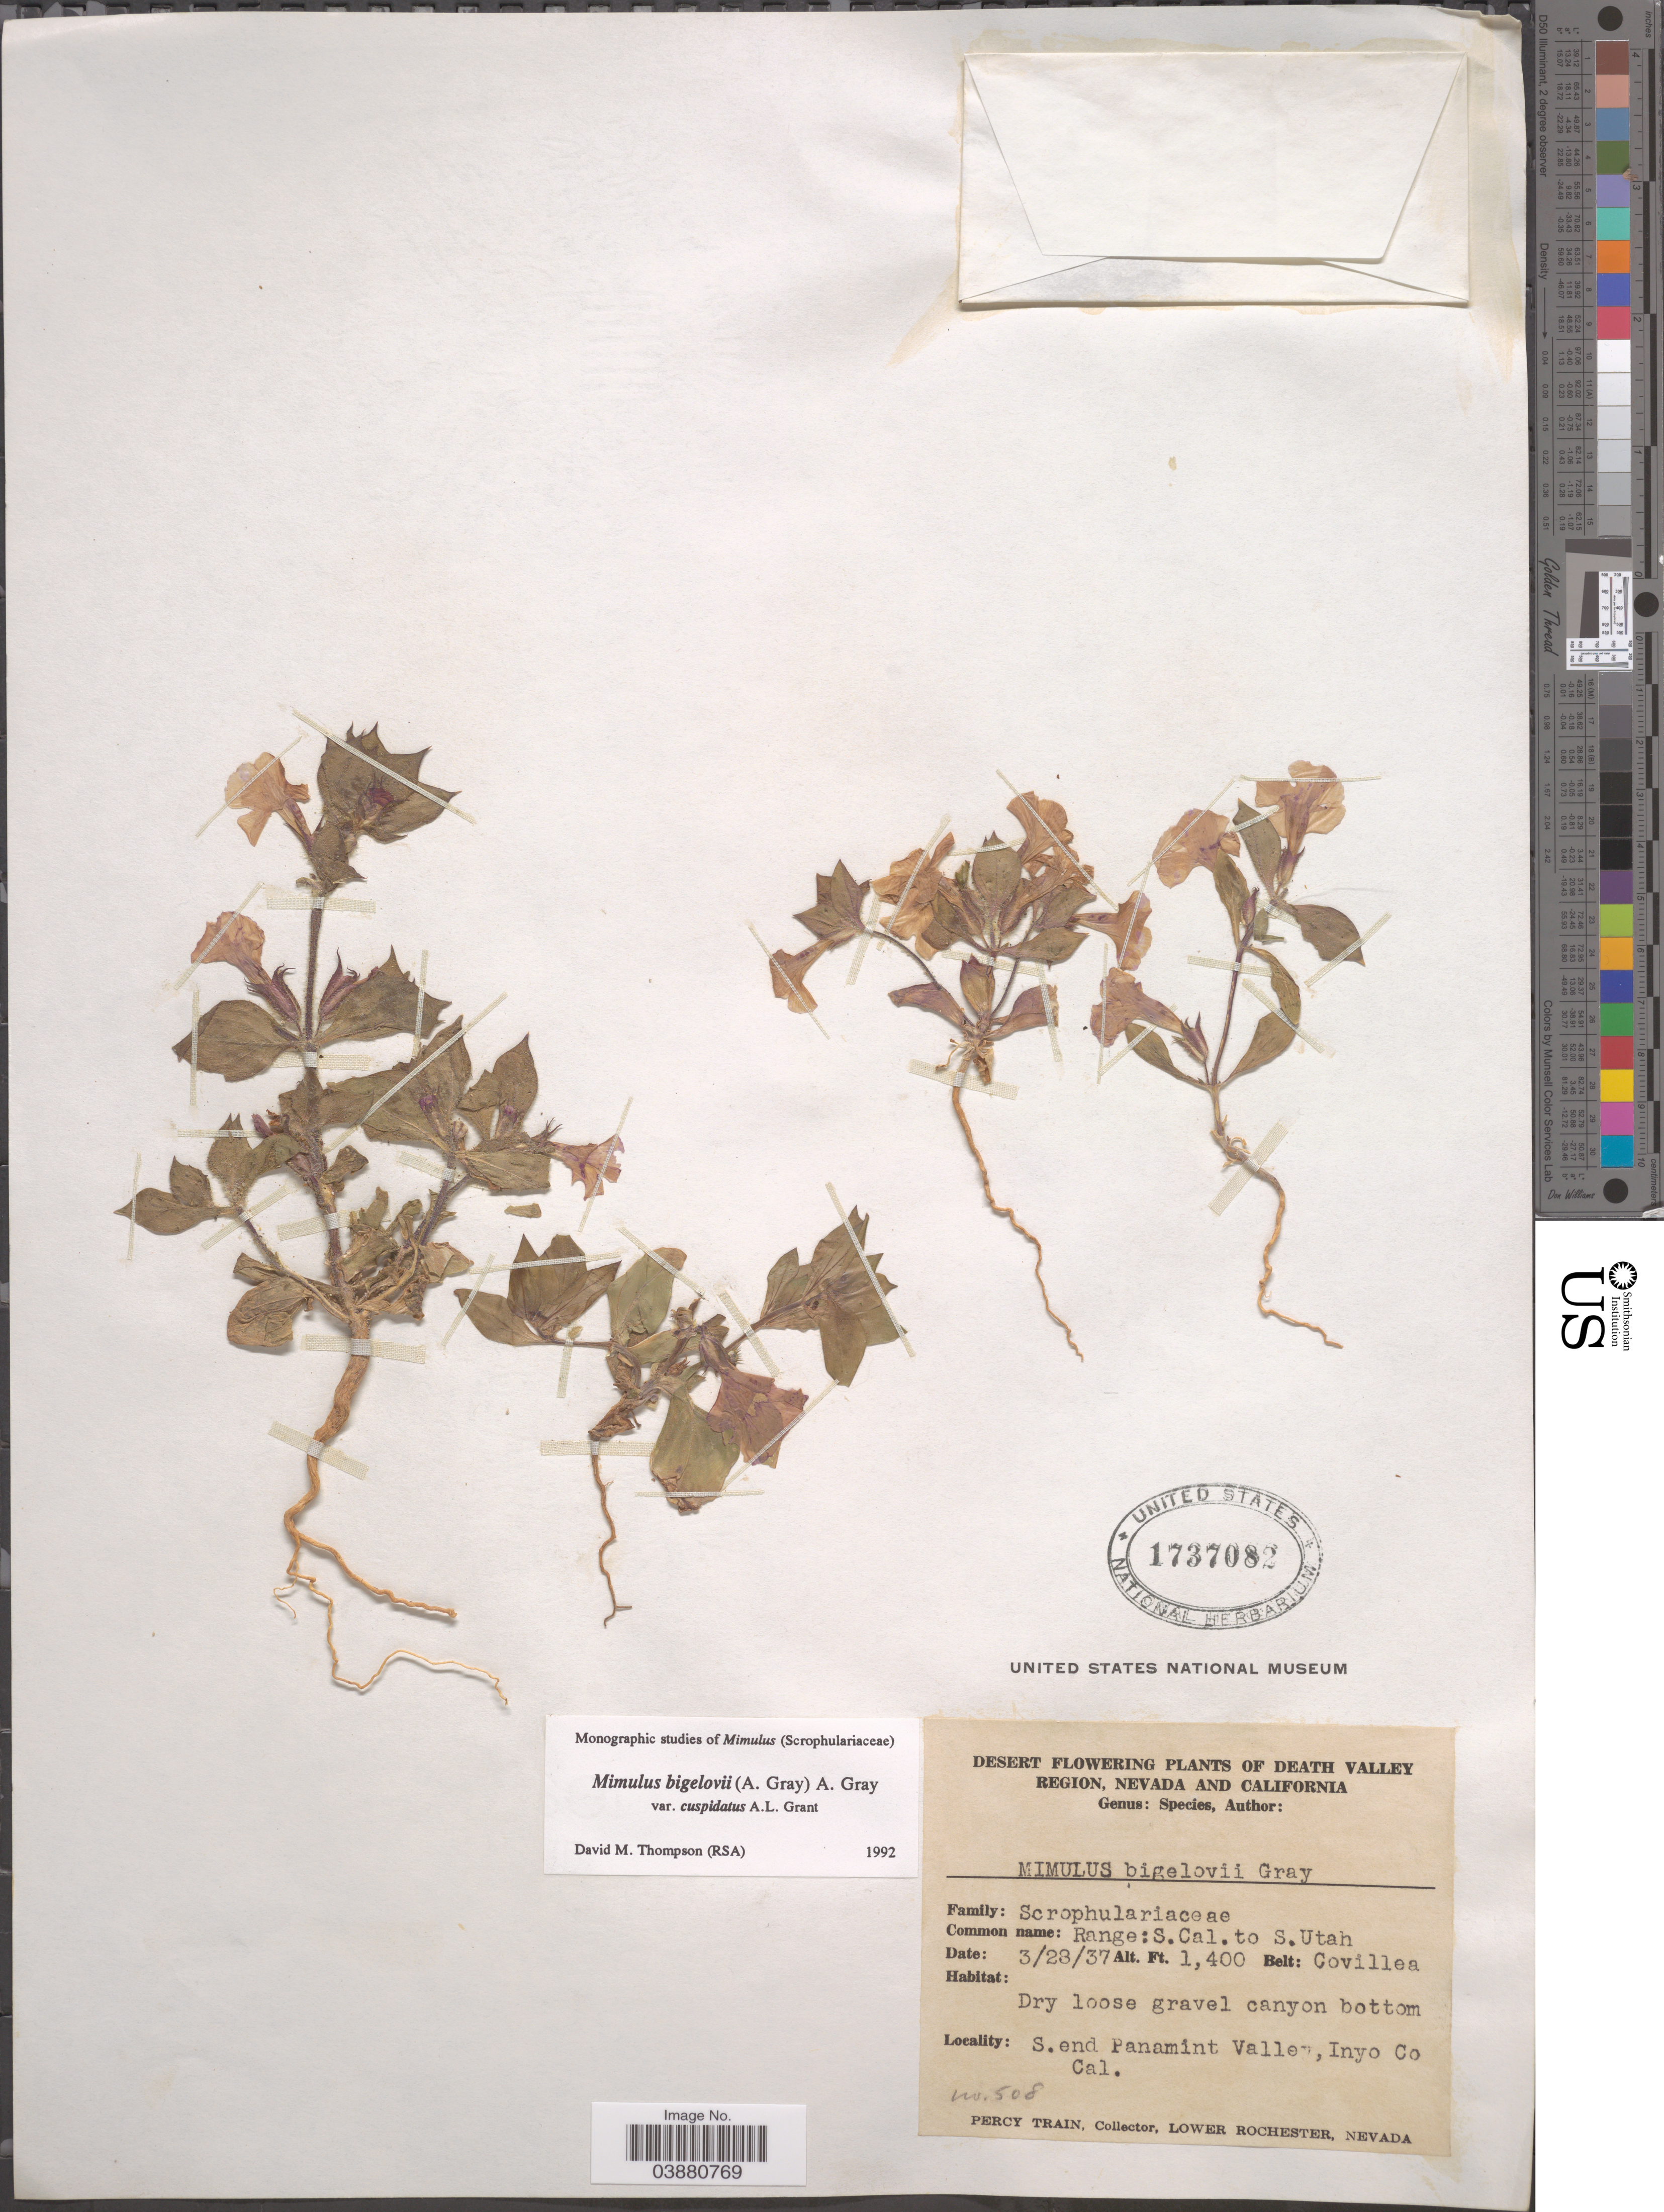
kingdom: Plantae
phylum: Tracheophyta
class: Magnoliopsida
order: Lamiales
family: Phrymaceae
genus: Mimulus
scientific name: Mimulus bigelovii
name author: (A. Gray) G.L. Nesom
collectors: P. Train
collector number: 508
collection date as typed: Transcribed d/m/y: 28/3/37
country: United States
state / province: California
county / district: Inyo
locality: Range: S. Cal. to S. Utah. S. end Panamint Valley, Inyo Co.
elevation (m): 427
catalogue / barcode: US 1737082